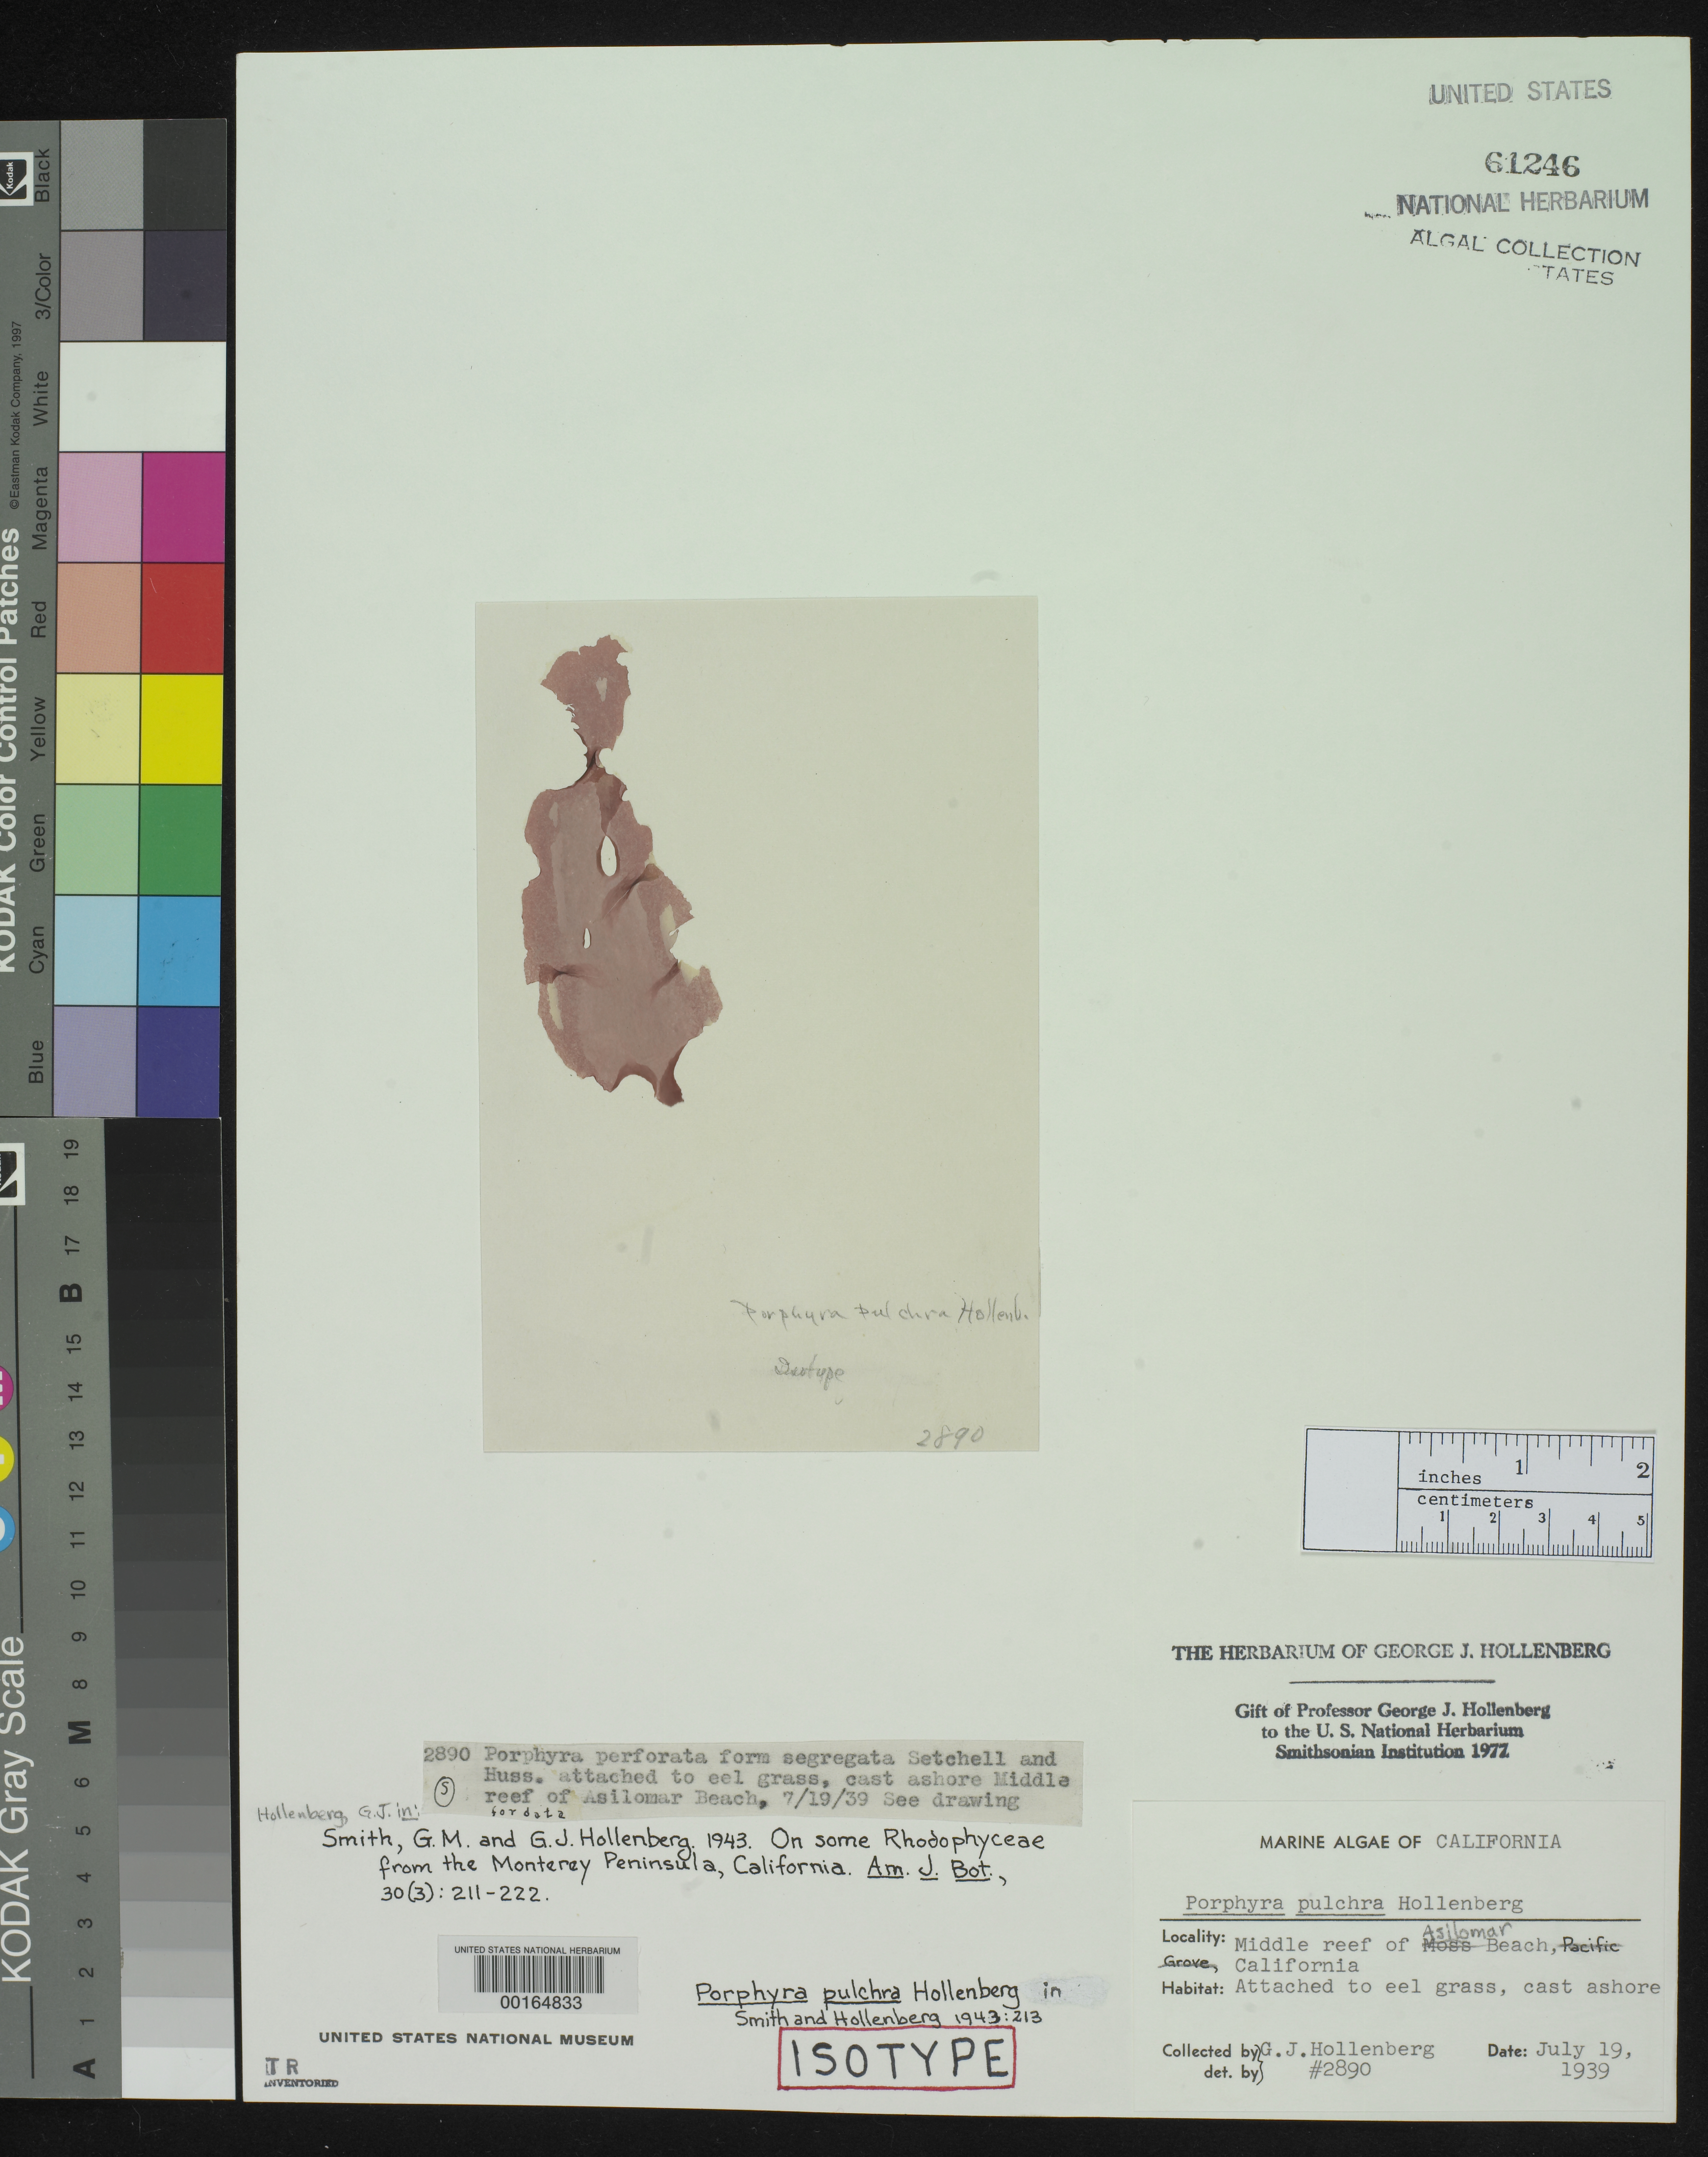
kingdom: Plantae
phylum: Rhodophyta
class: Bangiophyceae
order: Bangiales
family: Bangiaceae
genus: Porphyra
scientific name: Porphyra pulchra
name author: Hollenb. in G.M. Sm. & Hollenb.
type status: Isotype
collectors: G. Hollenberg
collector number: GJH 2890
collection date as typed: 19 Jul 1939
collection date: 1939-07-19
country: United States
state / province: California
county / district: Monterey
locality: Middle reef of Asilomar Beach.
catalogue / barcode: US 61246